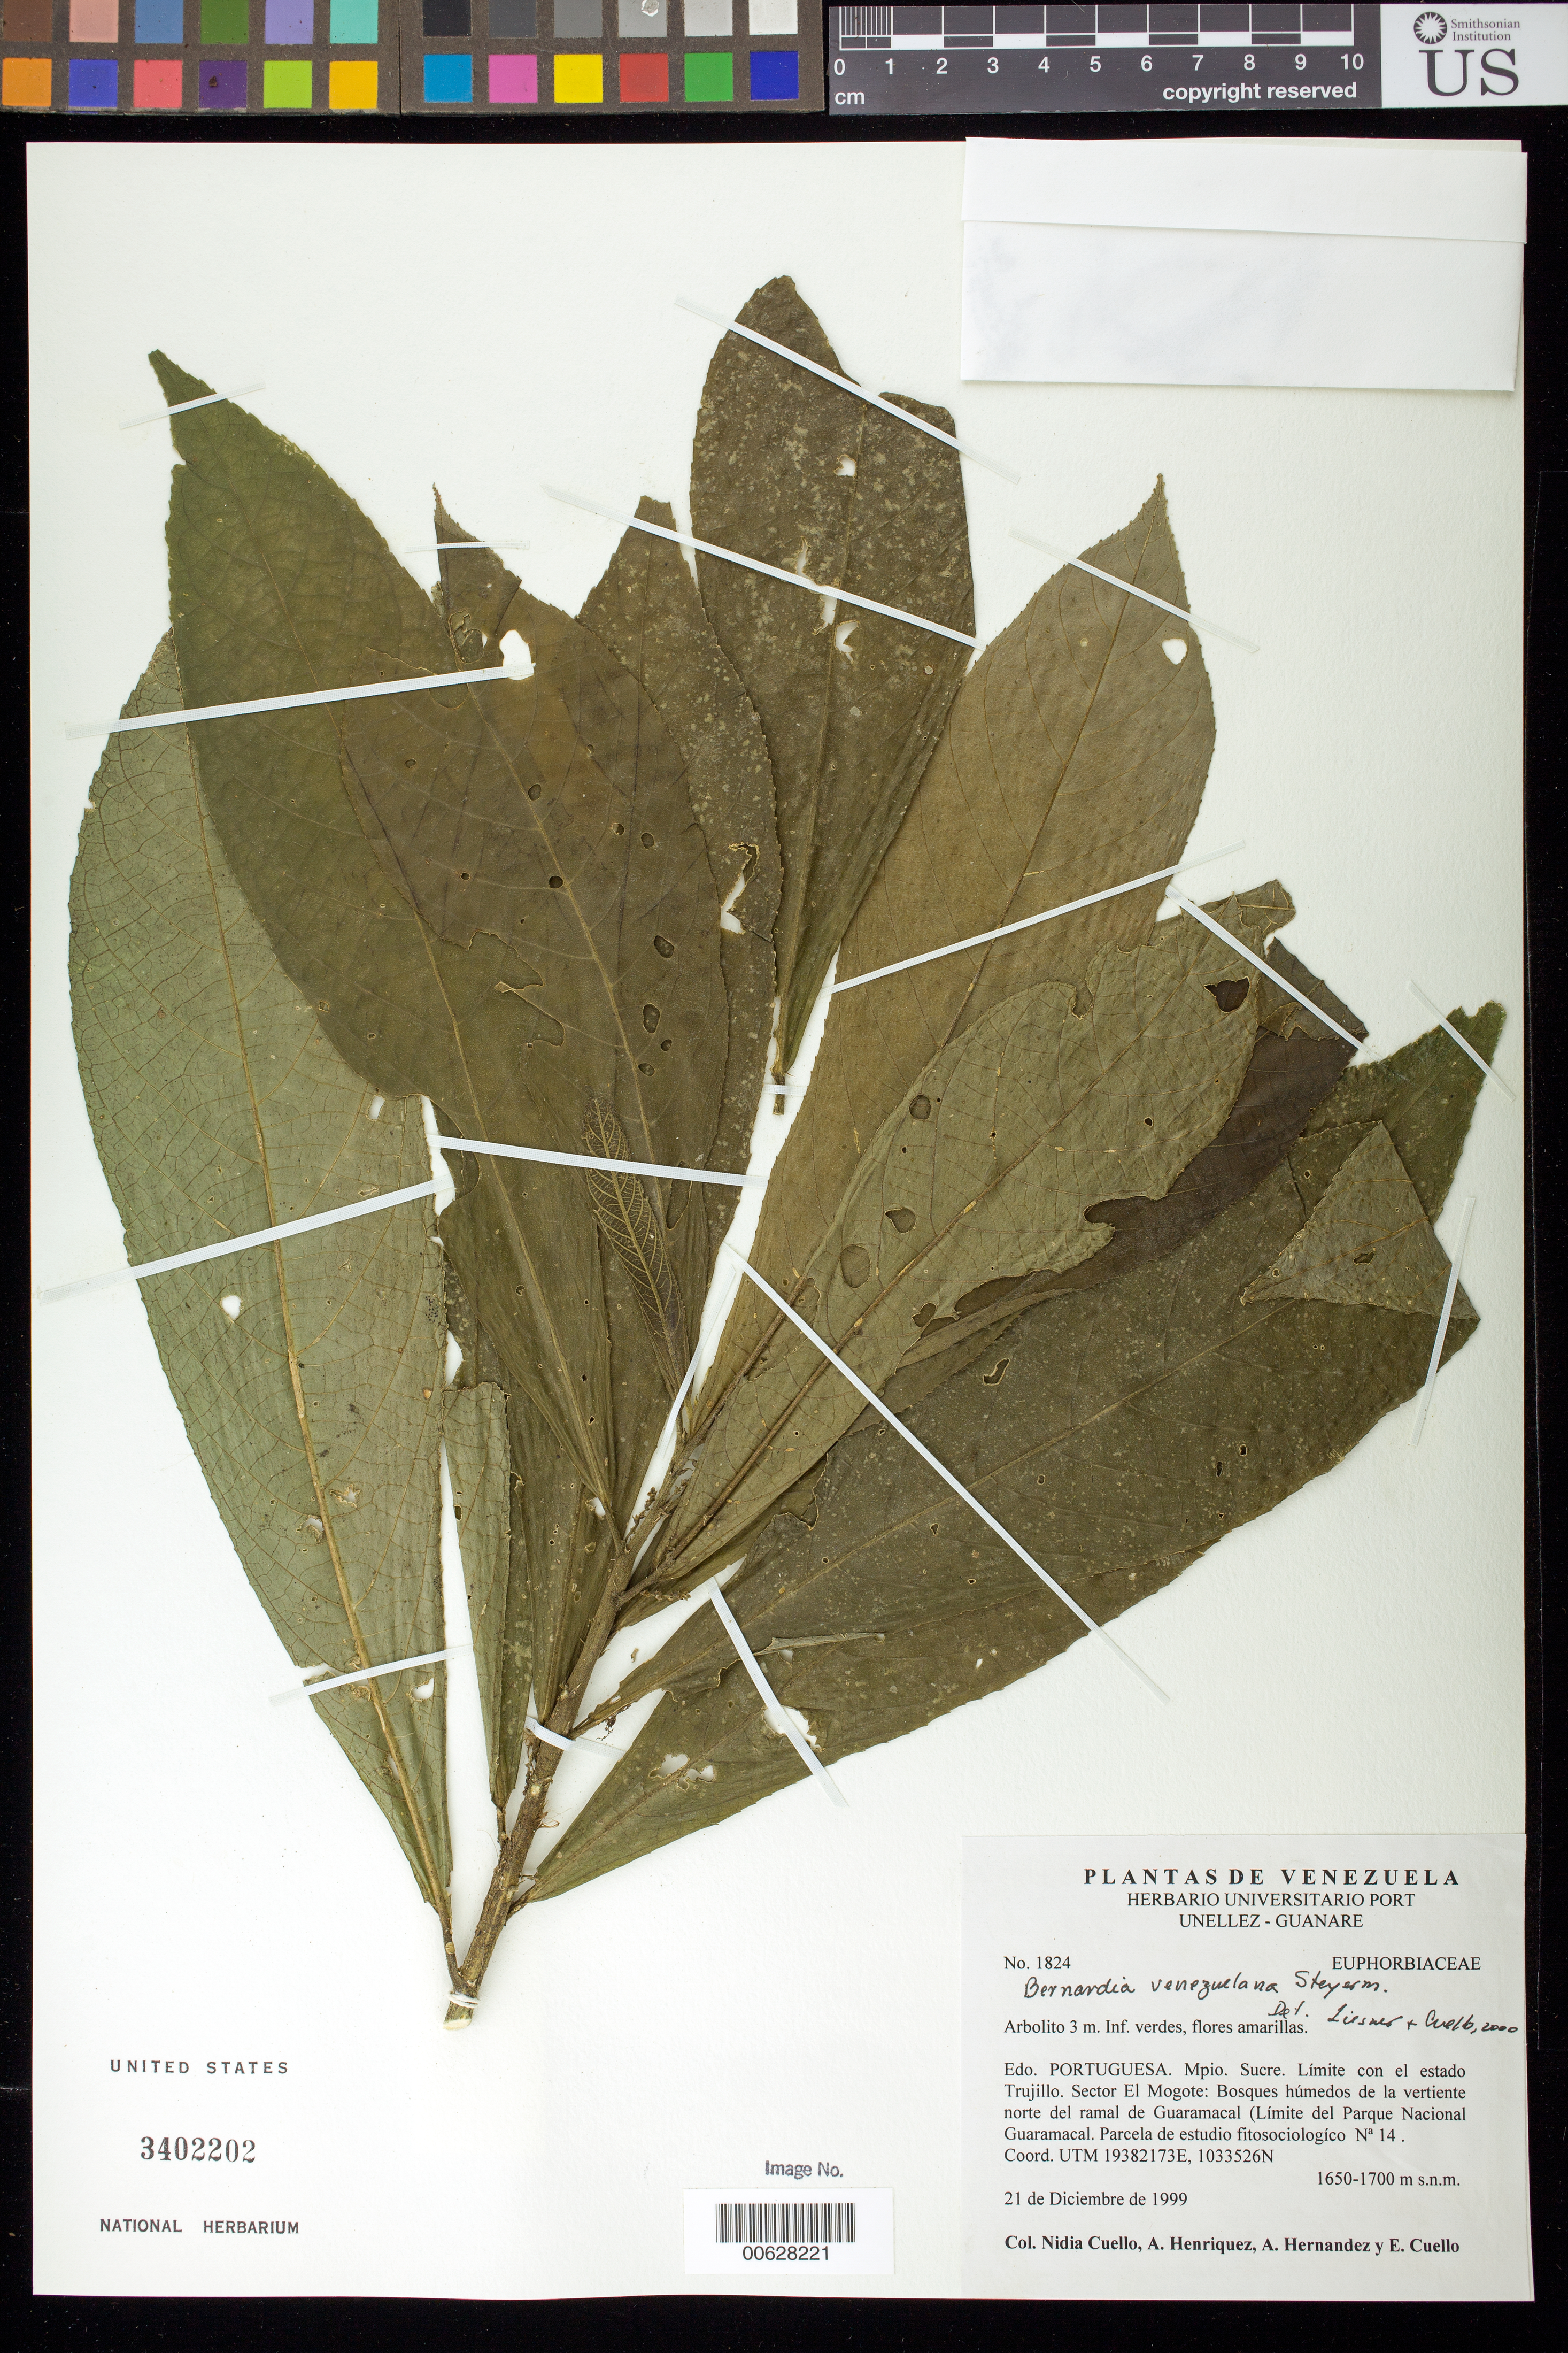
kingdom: Plantae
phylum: Tracheophyta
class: Magnoliopsida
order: Malpighiales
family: Euphorbiaceae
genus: Bernardia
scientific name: Bernardia venezuelana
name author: Steyerm.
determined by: Liesner, R. L.; Cuello, Nidia L.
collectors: N. L. Cuello, A. Henriquez, A. Hernandez & E. Cuello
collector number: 1824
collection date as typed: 21 Dec 1999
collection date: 1999-12-21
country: Venezuela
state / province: Portuguesa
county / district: Sucre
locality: Sector El Mogote, vertiente N ramal de Guaramacal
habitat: Bosques húmedos.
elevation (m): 1650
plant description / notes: MO, PORT, US, VEN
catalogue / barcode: US 3402202